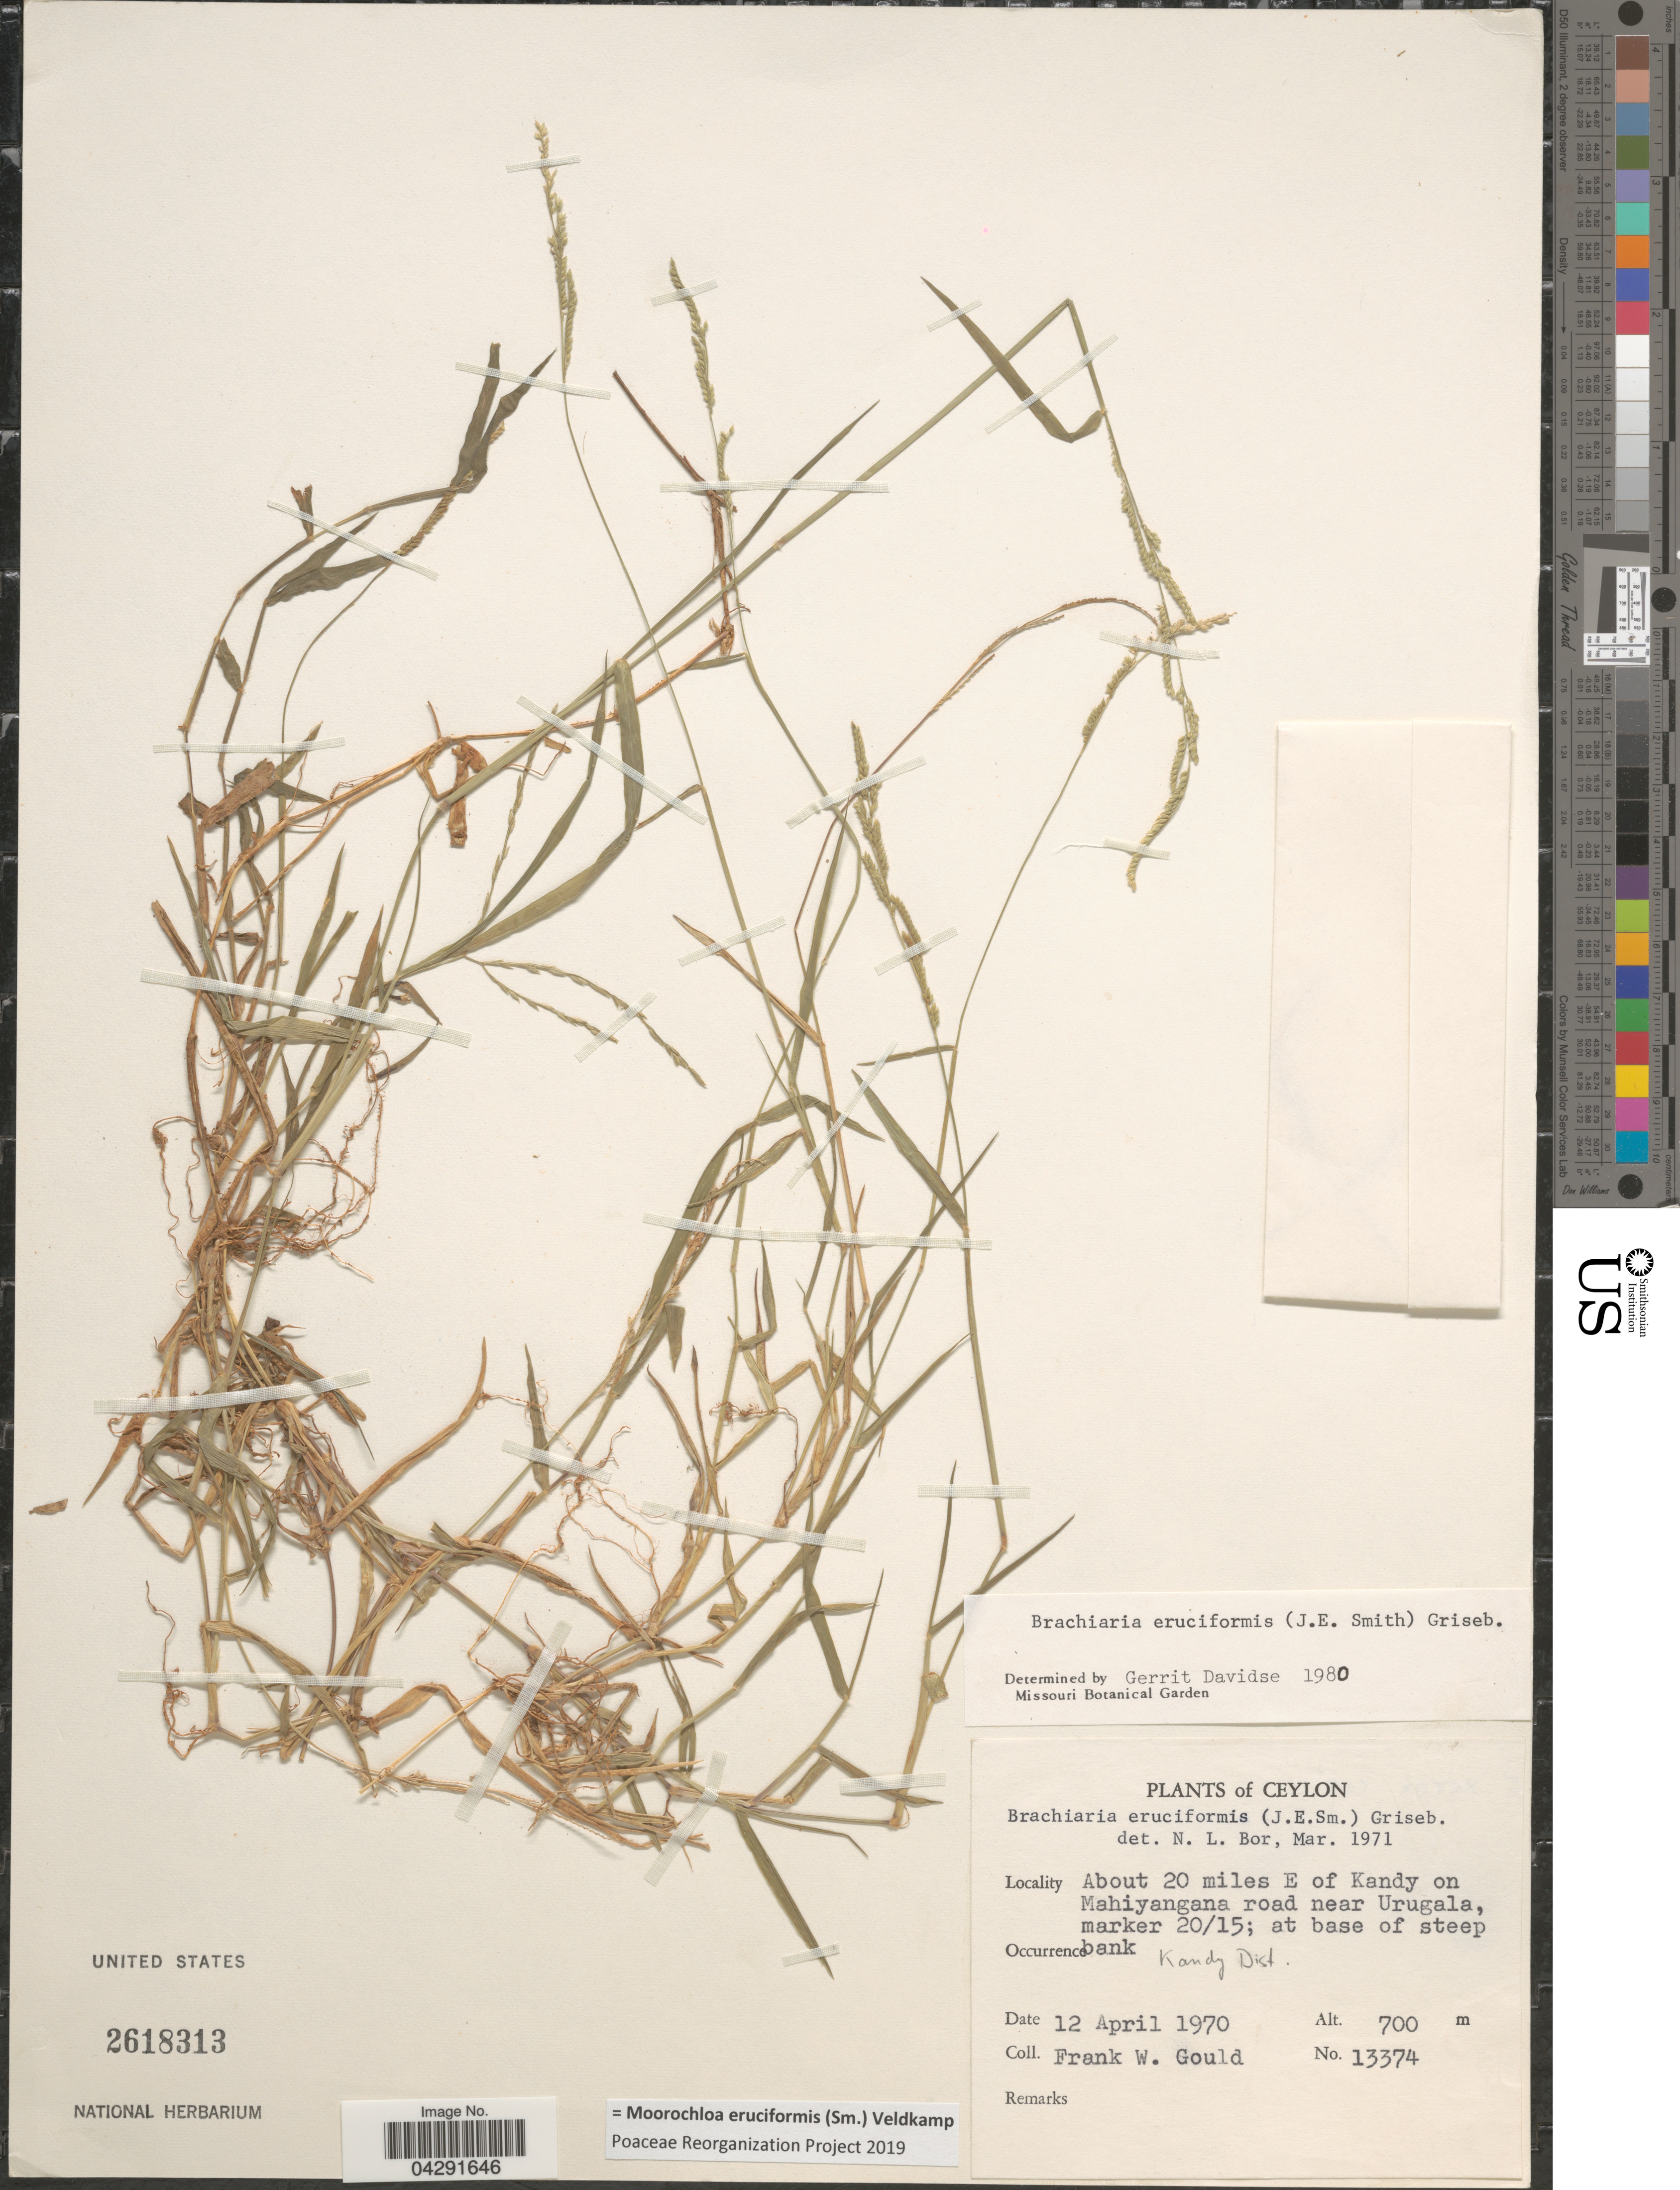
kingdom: Plantae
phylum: Tracheophyta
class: Liliopsida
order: Poales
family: Poaceae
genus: Moorochloa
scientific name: Moorochloa eruciformis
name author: (Sm.) Veldkamp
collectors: F. W. Gould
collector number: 13374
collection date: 1970-04-12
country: Sri Lanka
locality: Ceylon. About 20 miles E of Kandy on Mahiyangana road near Urugala, marker 20/15; at base of steep bank. Kandy Dist.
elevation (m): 700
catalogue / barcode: US 2618313